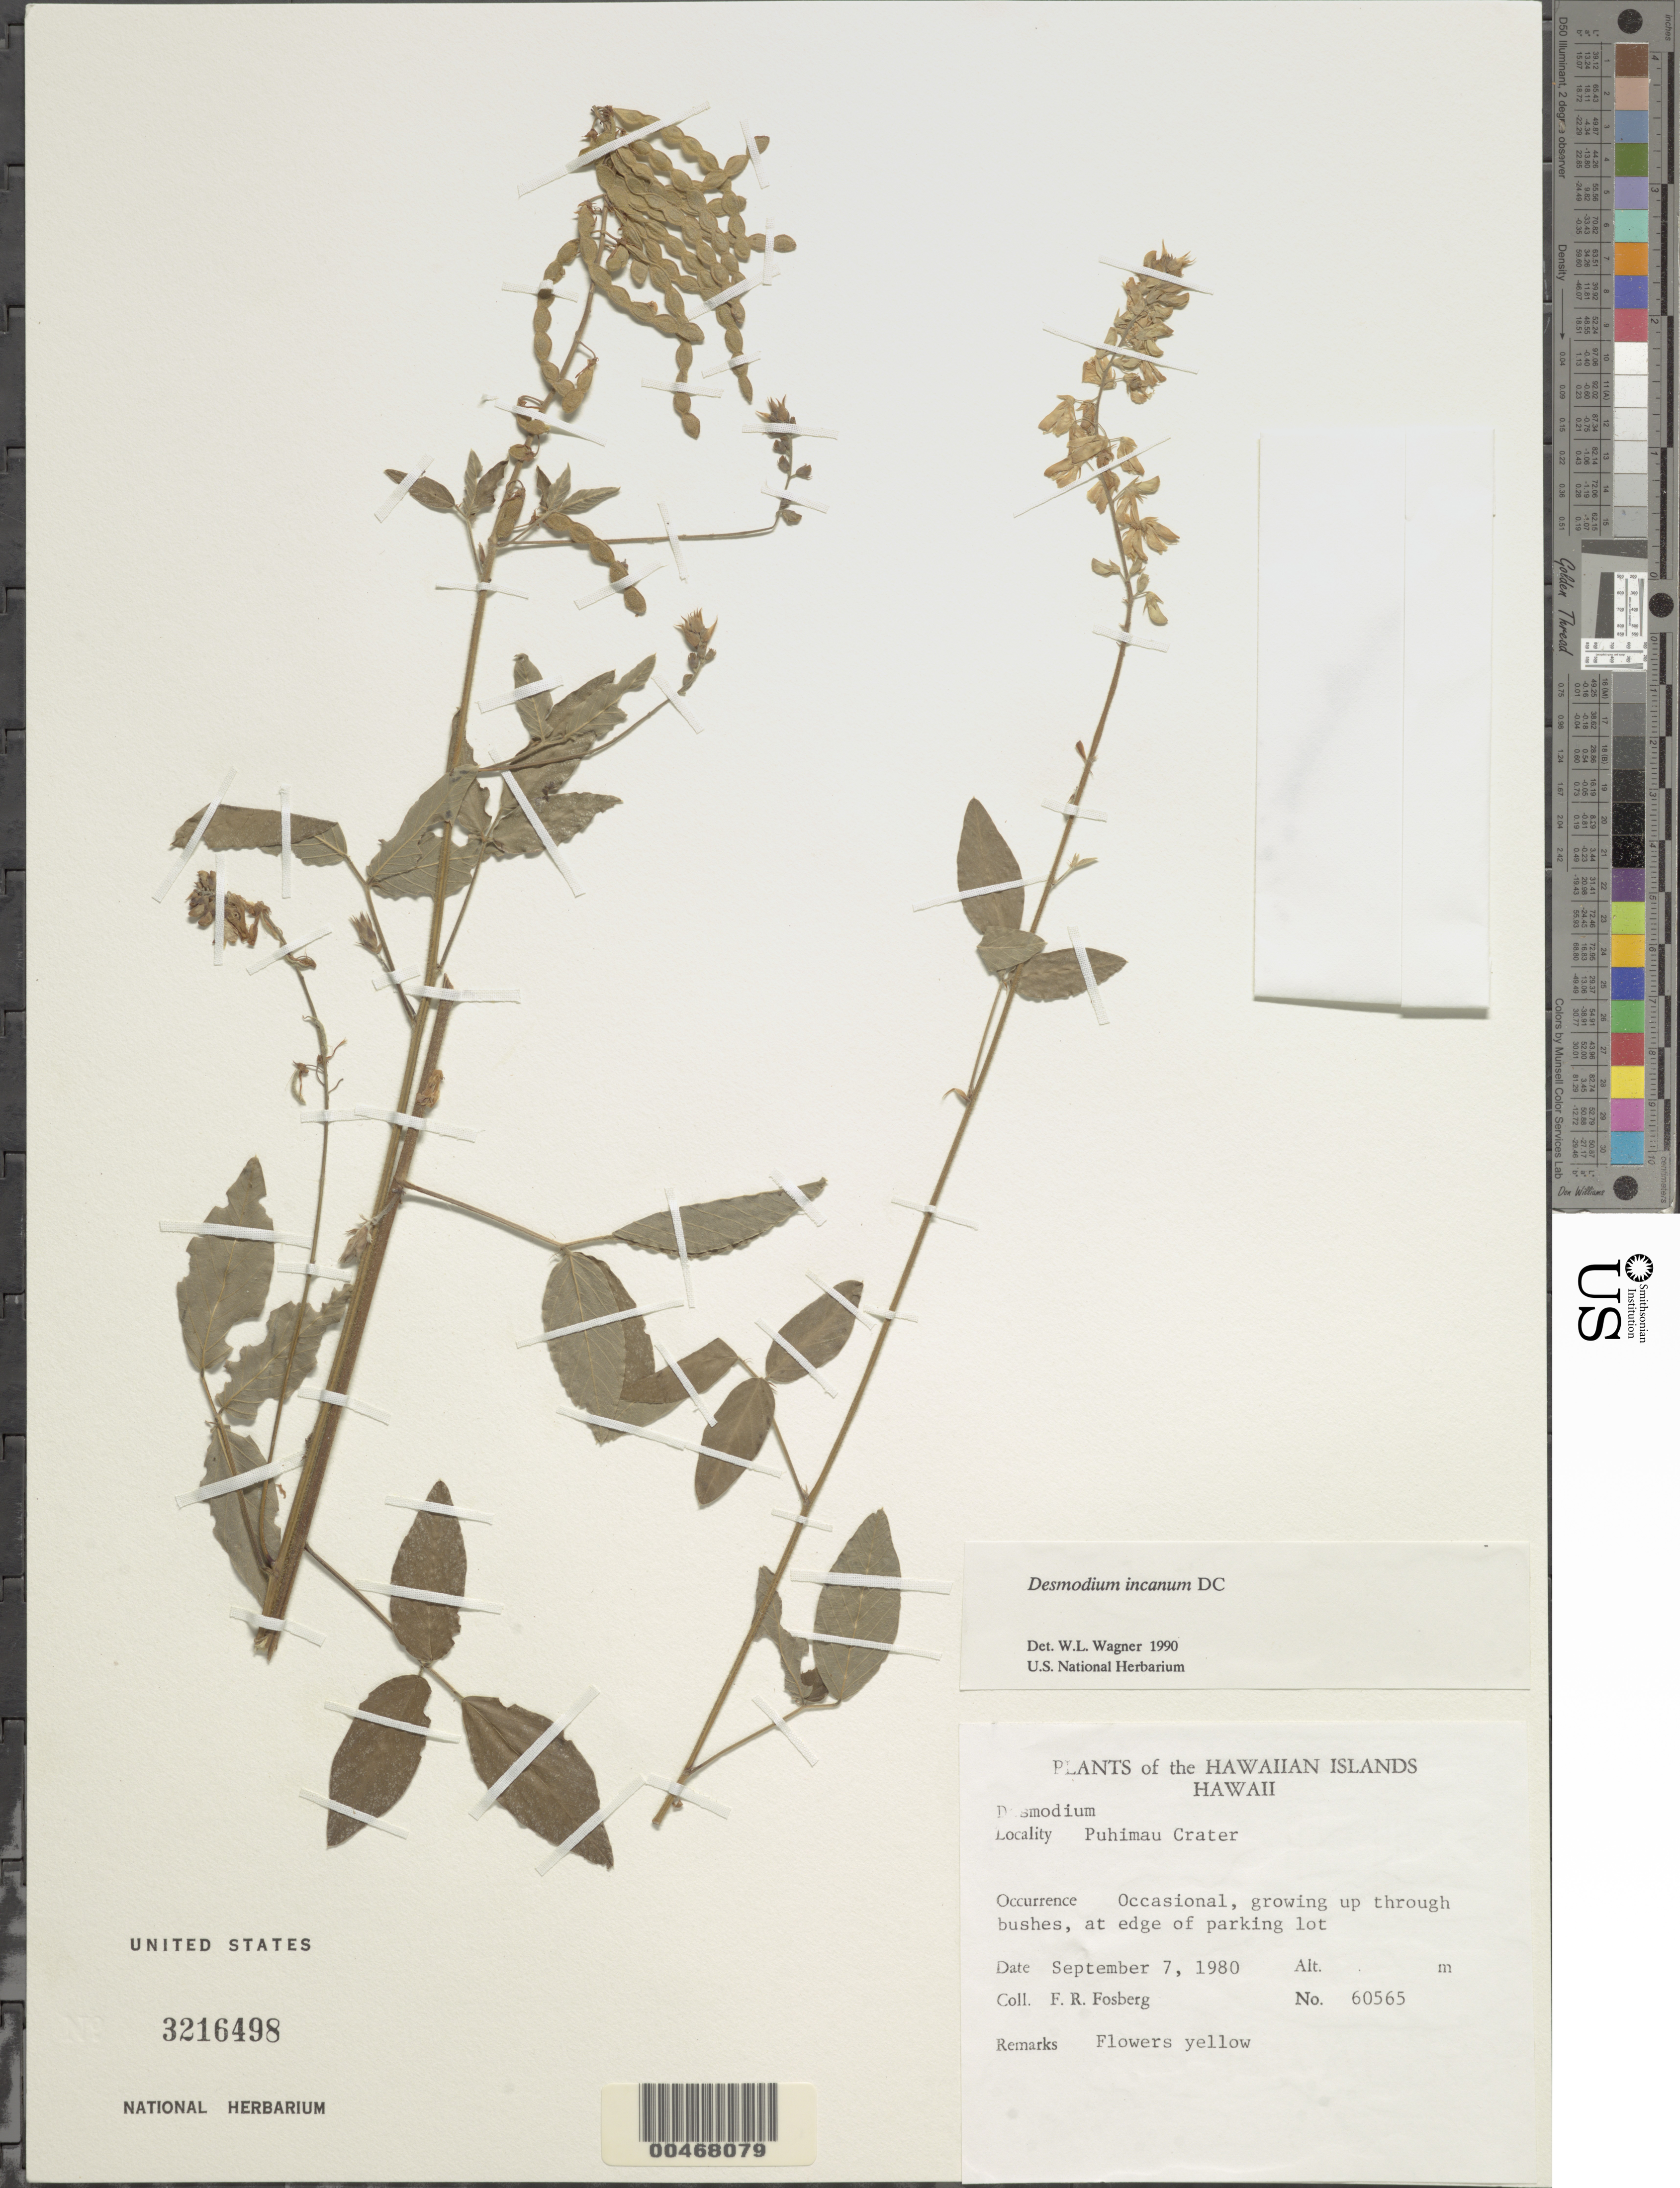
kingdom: Plantae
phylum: Tracheophyta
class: Magnoliopsida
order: Fabales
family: Fabaceae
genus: Desmodium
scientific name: Desmodium incanum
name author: (Sw.) DC.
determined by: Wagner, W. L., (BOT), Smithsonian Institution - National Museum of Natural History (UNITED STATES)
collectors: F. R. Fosberg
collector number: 60565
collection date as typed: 7 Sep 1980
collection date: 1980-09-07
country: United States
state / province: Hawaii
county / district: Hawaii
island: Hawaii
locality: Puhimau Crater, at edge of parking lot.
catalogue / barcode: US 3216498